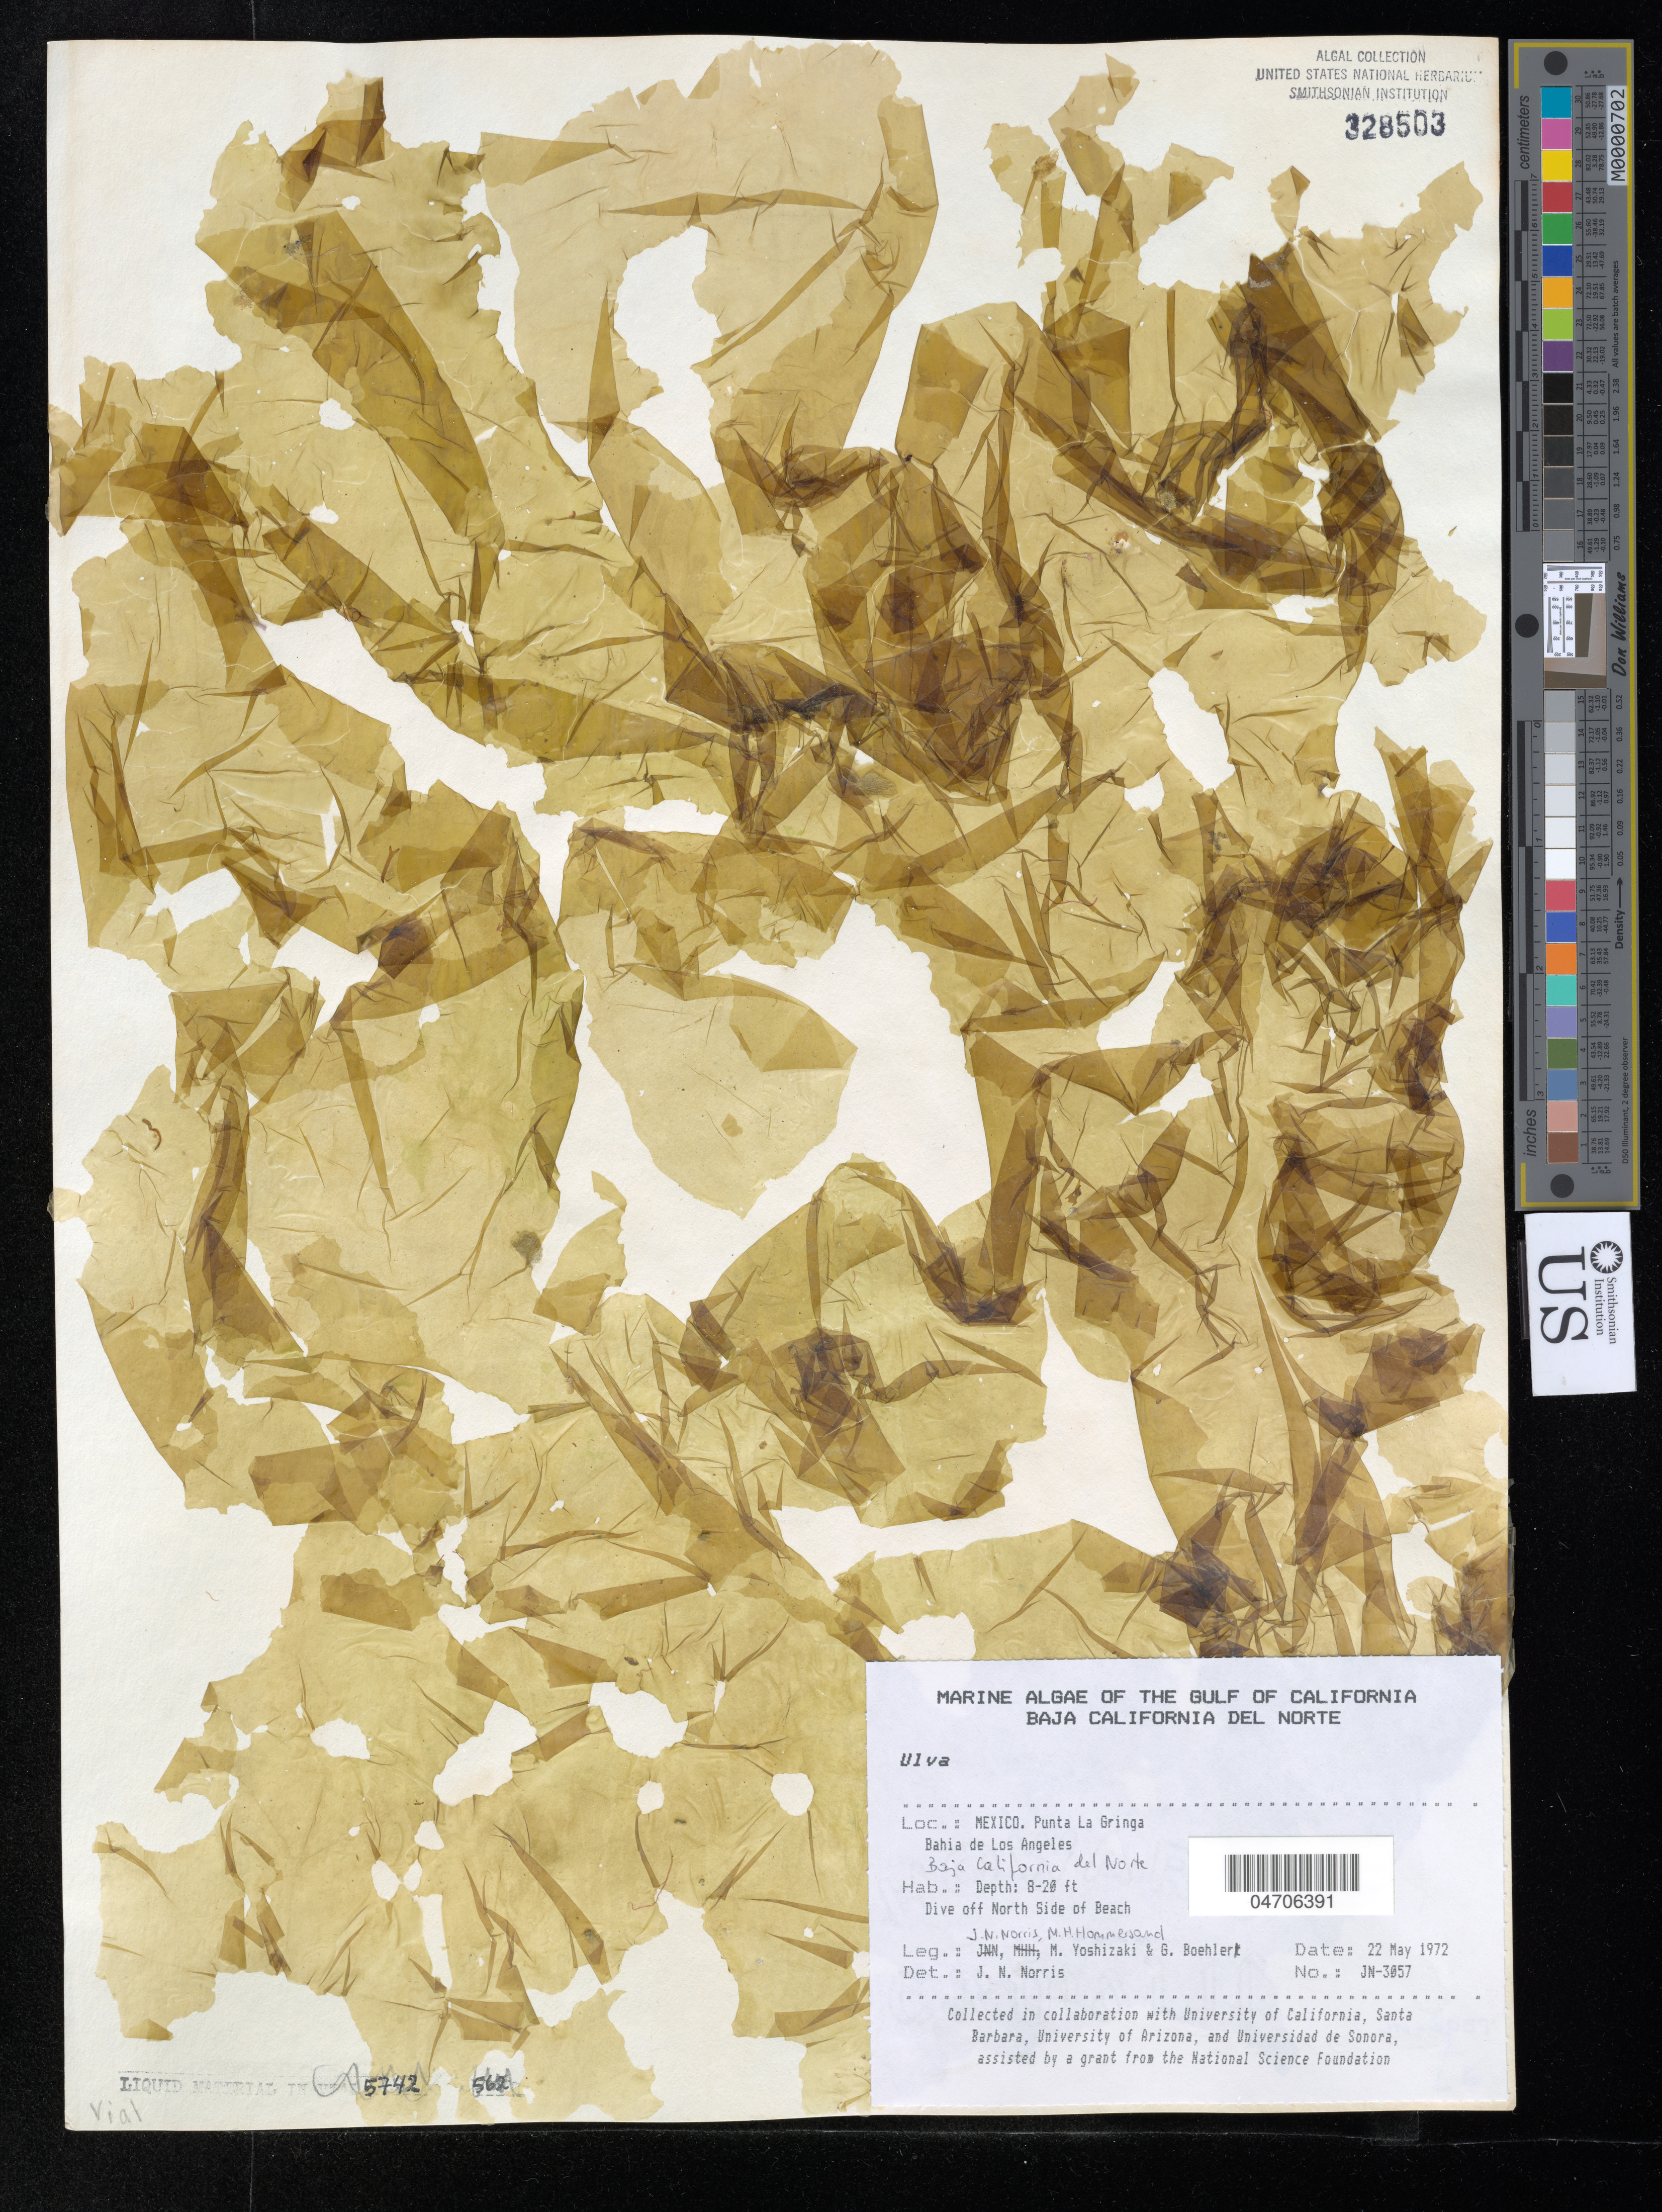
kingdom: Plantae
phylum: Chlorophyta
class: Ulvophyceae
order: Ulvales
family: Ulvaceae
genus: Ulva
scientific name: Ulva sp.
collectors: J. Norris, M. H. Hommersand, M. Yoshizaki & G. Boehlert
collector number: JN-3057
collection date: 1972-05-22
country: Mexico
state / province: Baja California Norte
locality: The Gulf of California. Punta La Gringa. Bahia de Los Angeles. Dive off North Side of Beach.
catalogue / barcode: US 328503